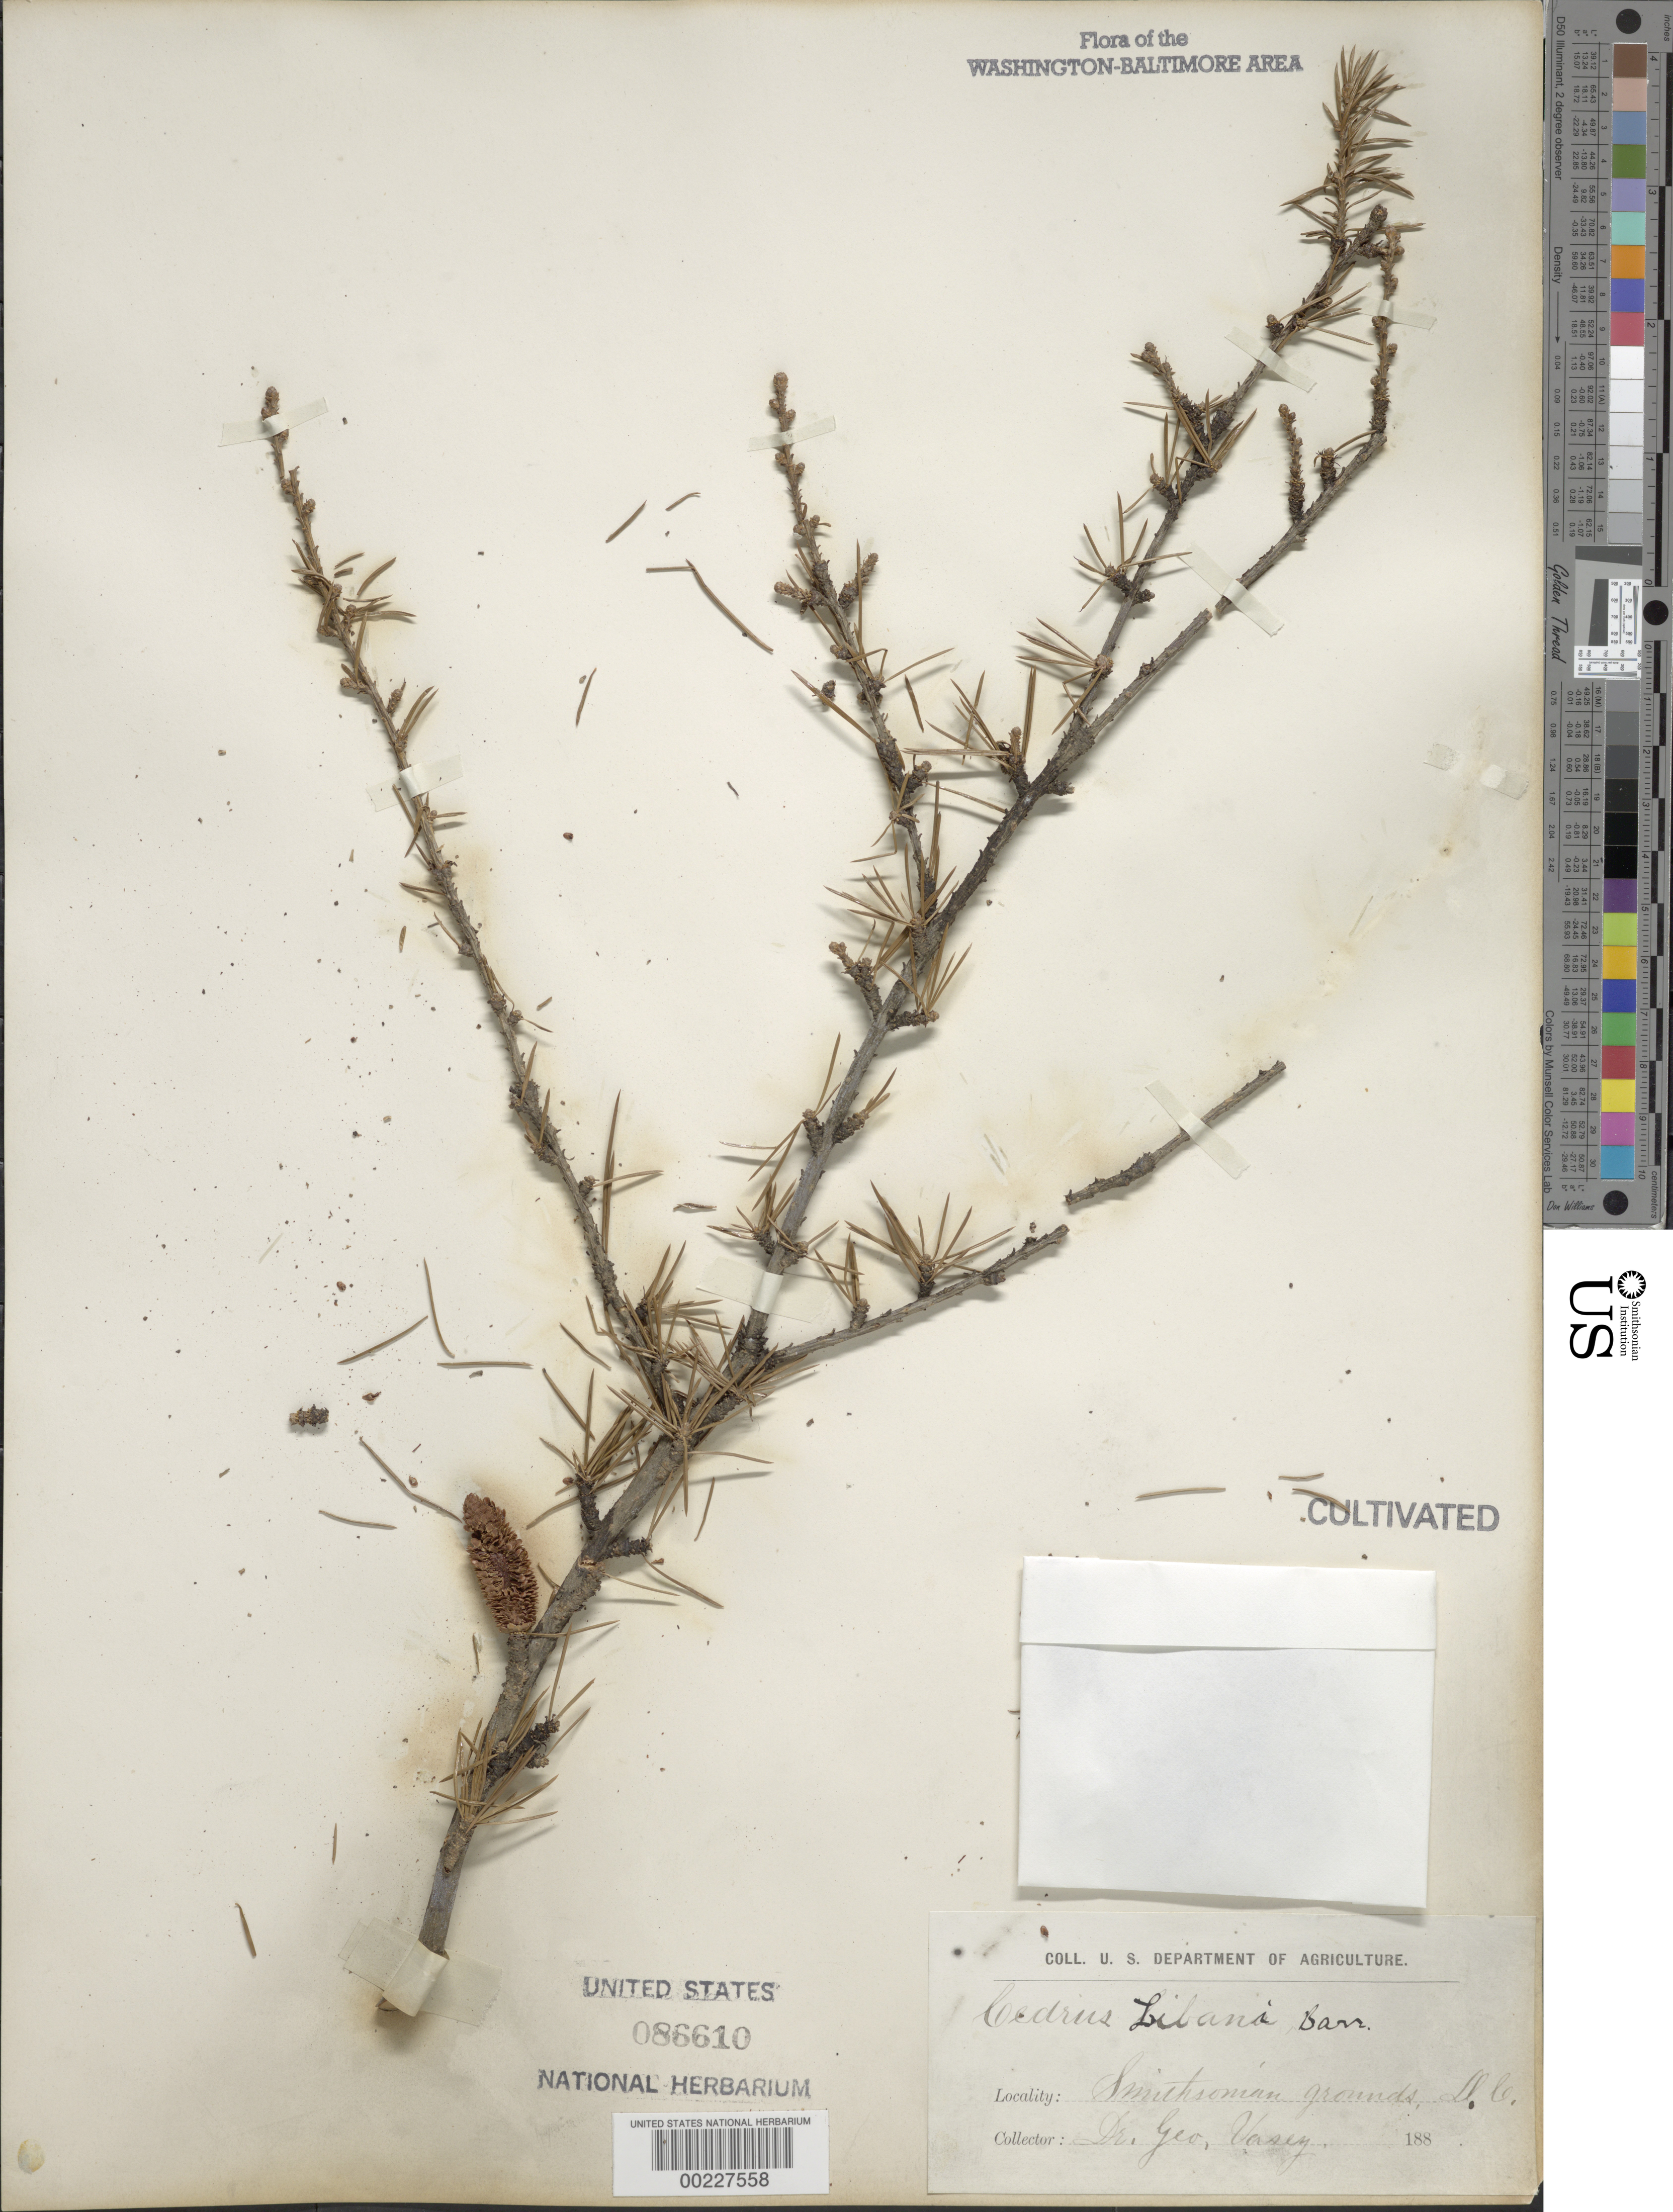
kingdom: Plantae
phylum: Tracheophyta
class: Pinopsida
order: Pinales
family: Pinaceae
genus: Cedrus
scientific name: Cedrus libani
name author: A. Rich.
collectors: G. R. Vasey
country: United States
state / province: District of Columbia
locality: Smithsonian grounds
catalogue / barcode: US 86610